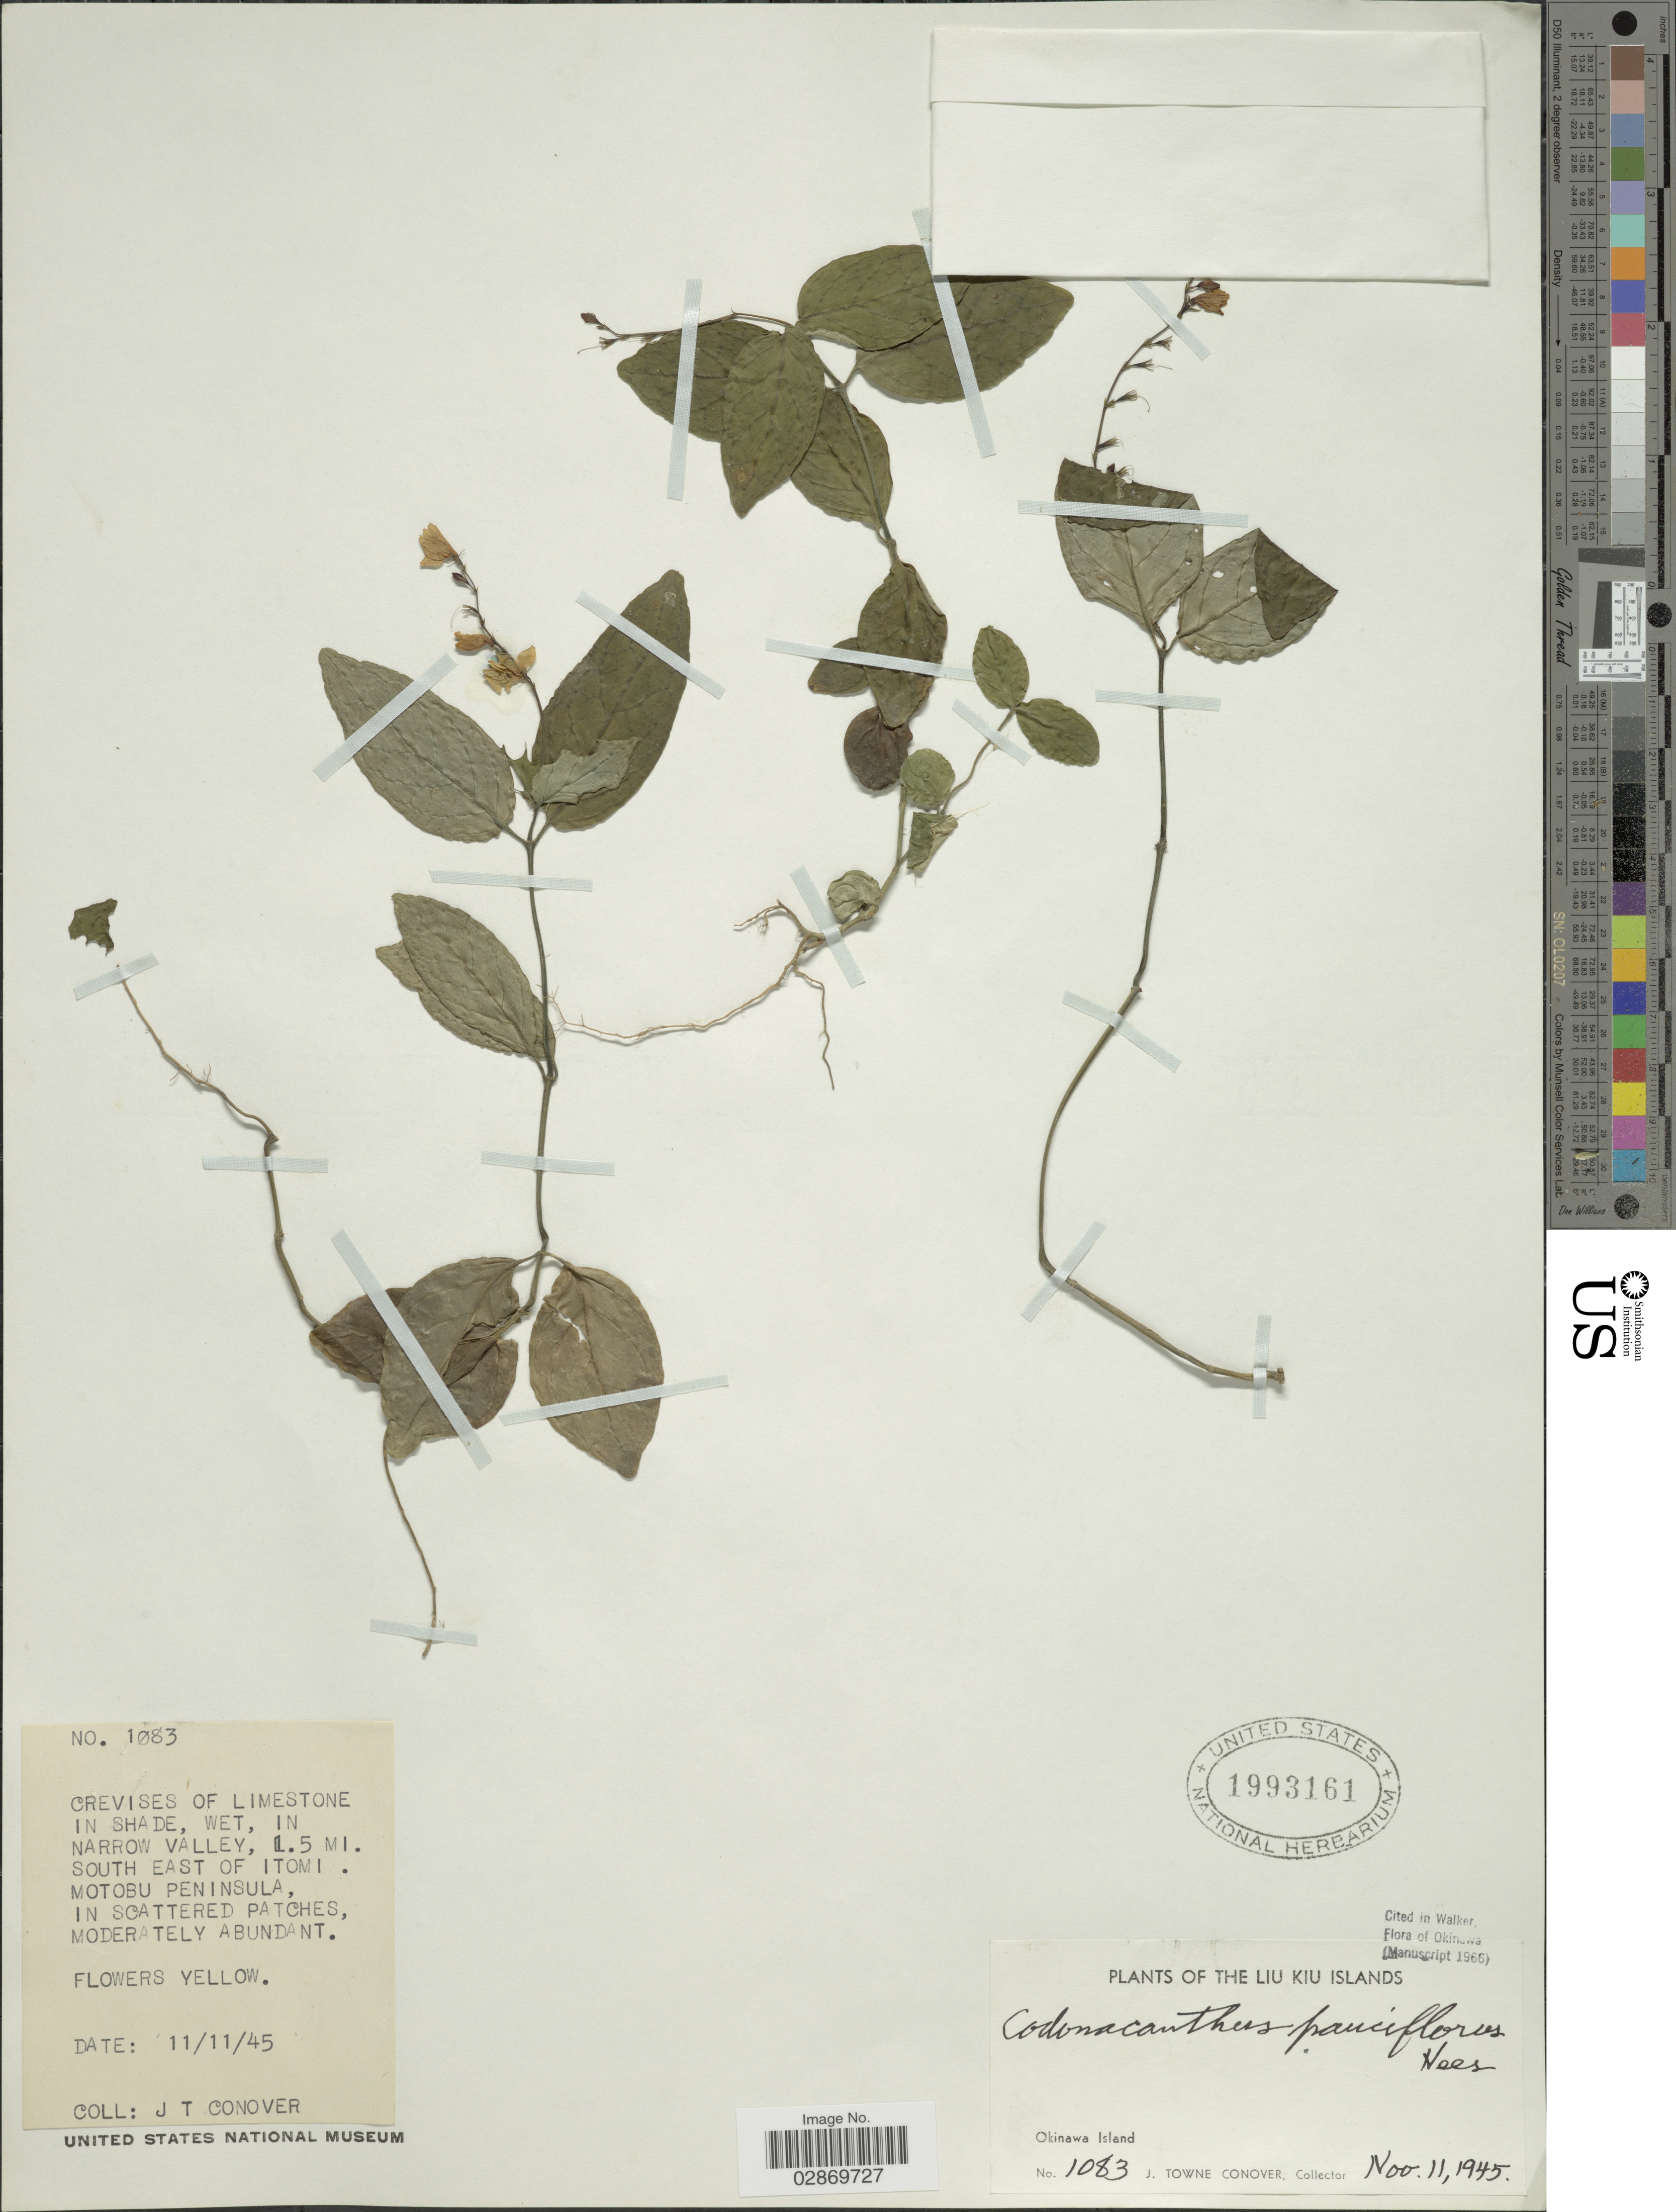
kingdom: Plantae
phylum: Tracheophyta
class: Magnoliopsida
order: Lamiales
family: Acanthaceae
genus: Codonacanthus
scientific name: Codonacanthus pauciflorus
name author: (Nees) Nees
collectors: J. T. Conover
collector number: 1083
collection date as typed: Transcribed d/m/y: 11/11/45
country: Japan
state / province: Okinawa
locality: Liu Kiu Islands, Okinawa Island, in Narrow Valley, 1.5 Mi. South East of Itomi, Motobu Peninsula.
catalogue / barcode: US 1993161